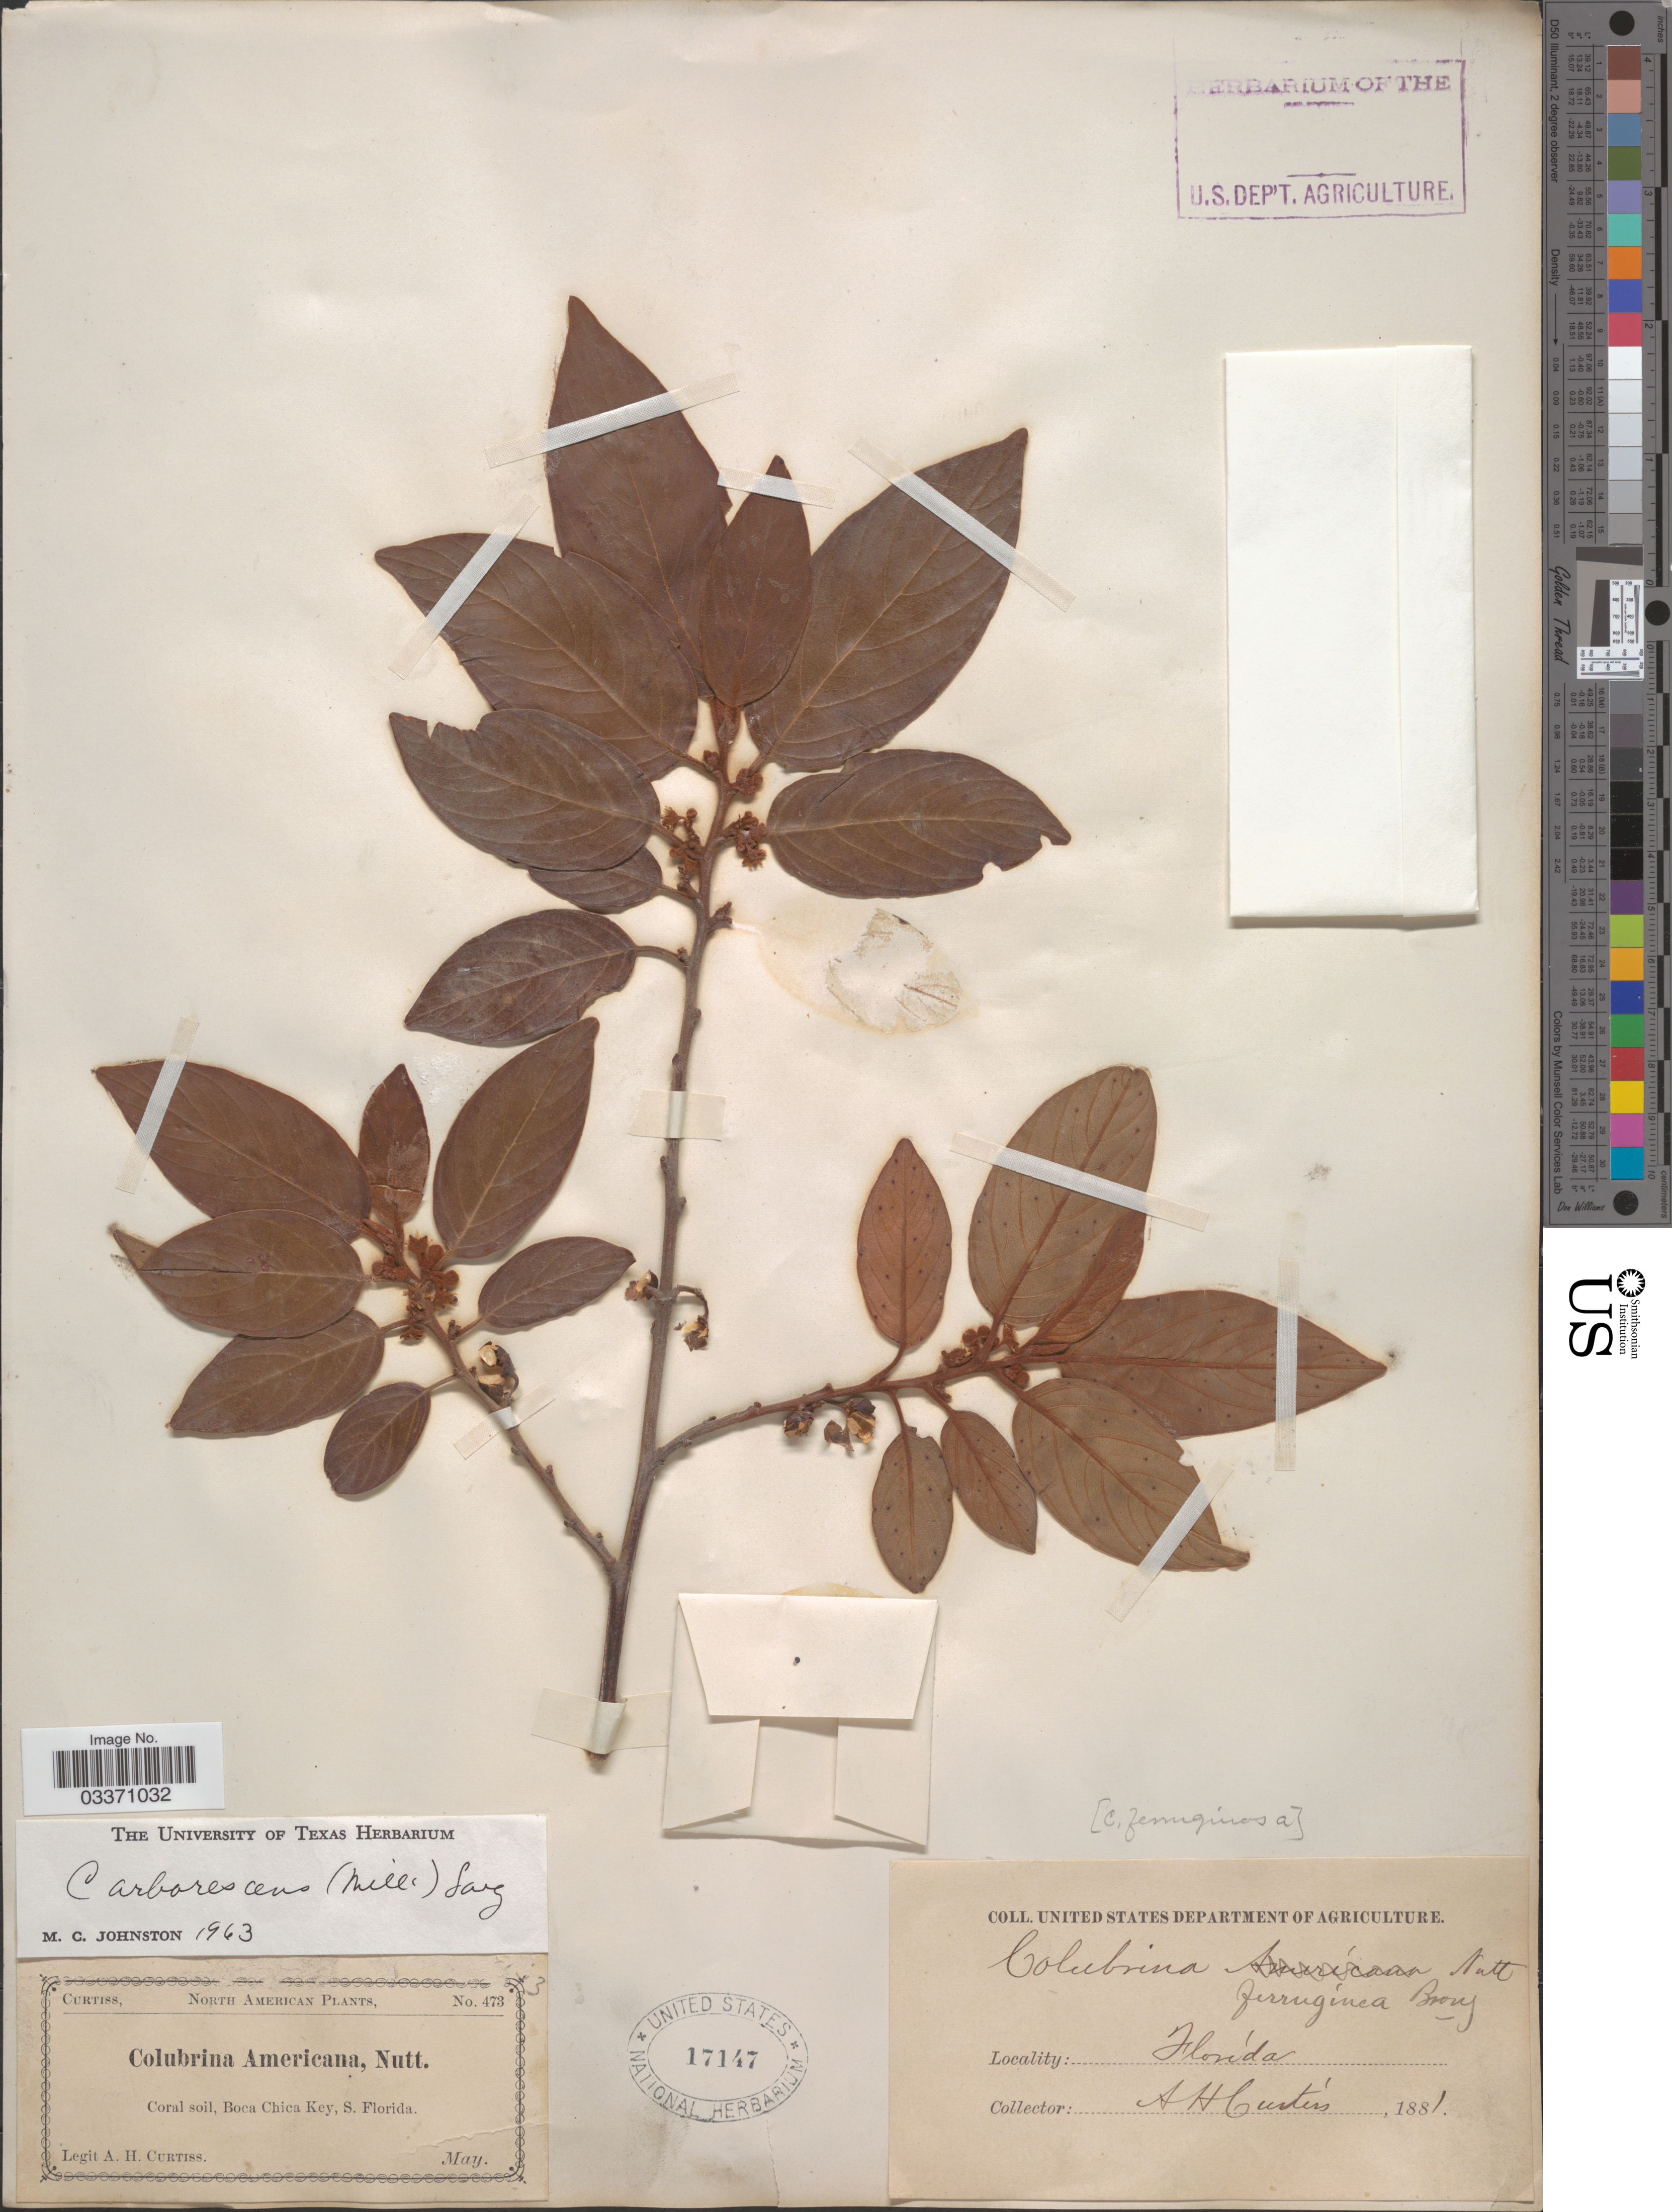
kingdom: Plantae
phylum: Tracheophyta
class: Magnoliopsida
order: Rosales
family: Rhamnaceae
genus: Colubrina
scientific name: Colubrina arborescens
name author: (Mill.) Sarg.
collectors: A. H. Curtiss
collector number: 473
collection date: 1881-05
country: United States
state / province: Florida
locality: Boca Chica Key, S. Florida.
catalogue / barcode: US 17147